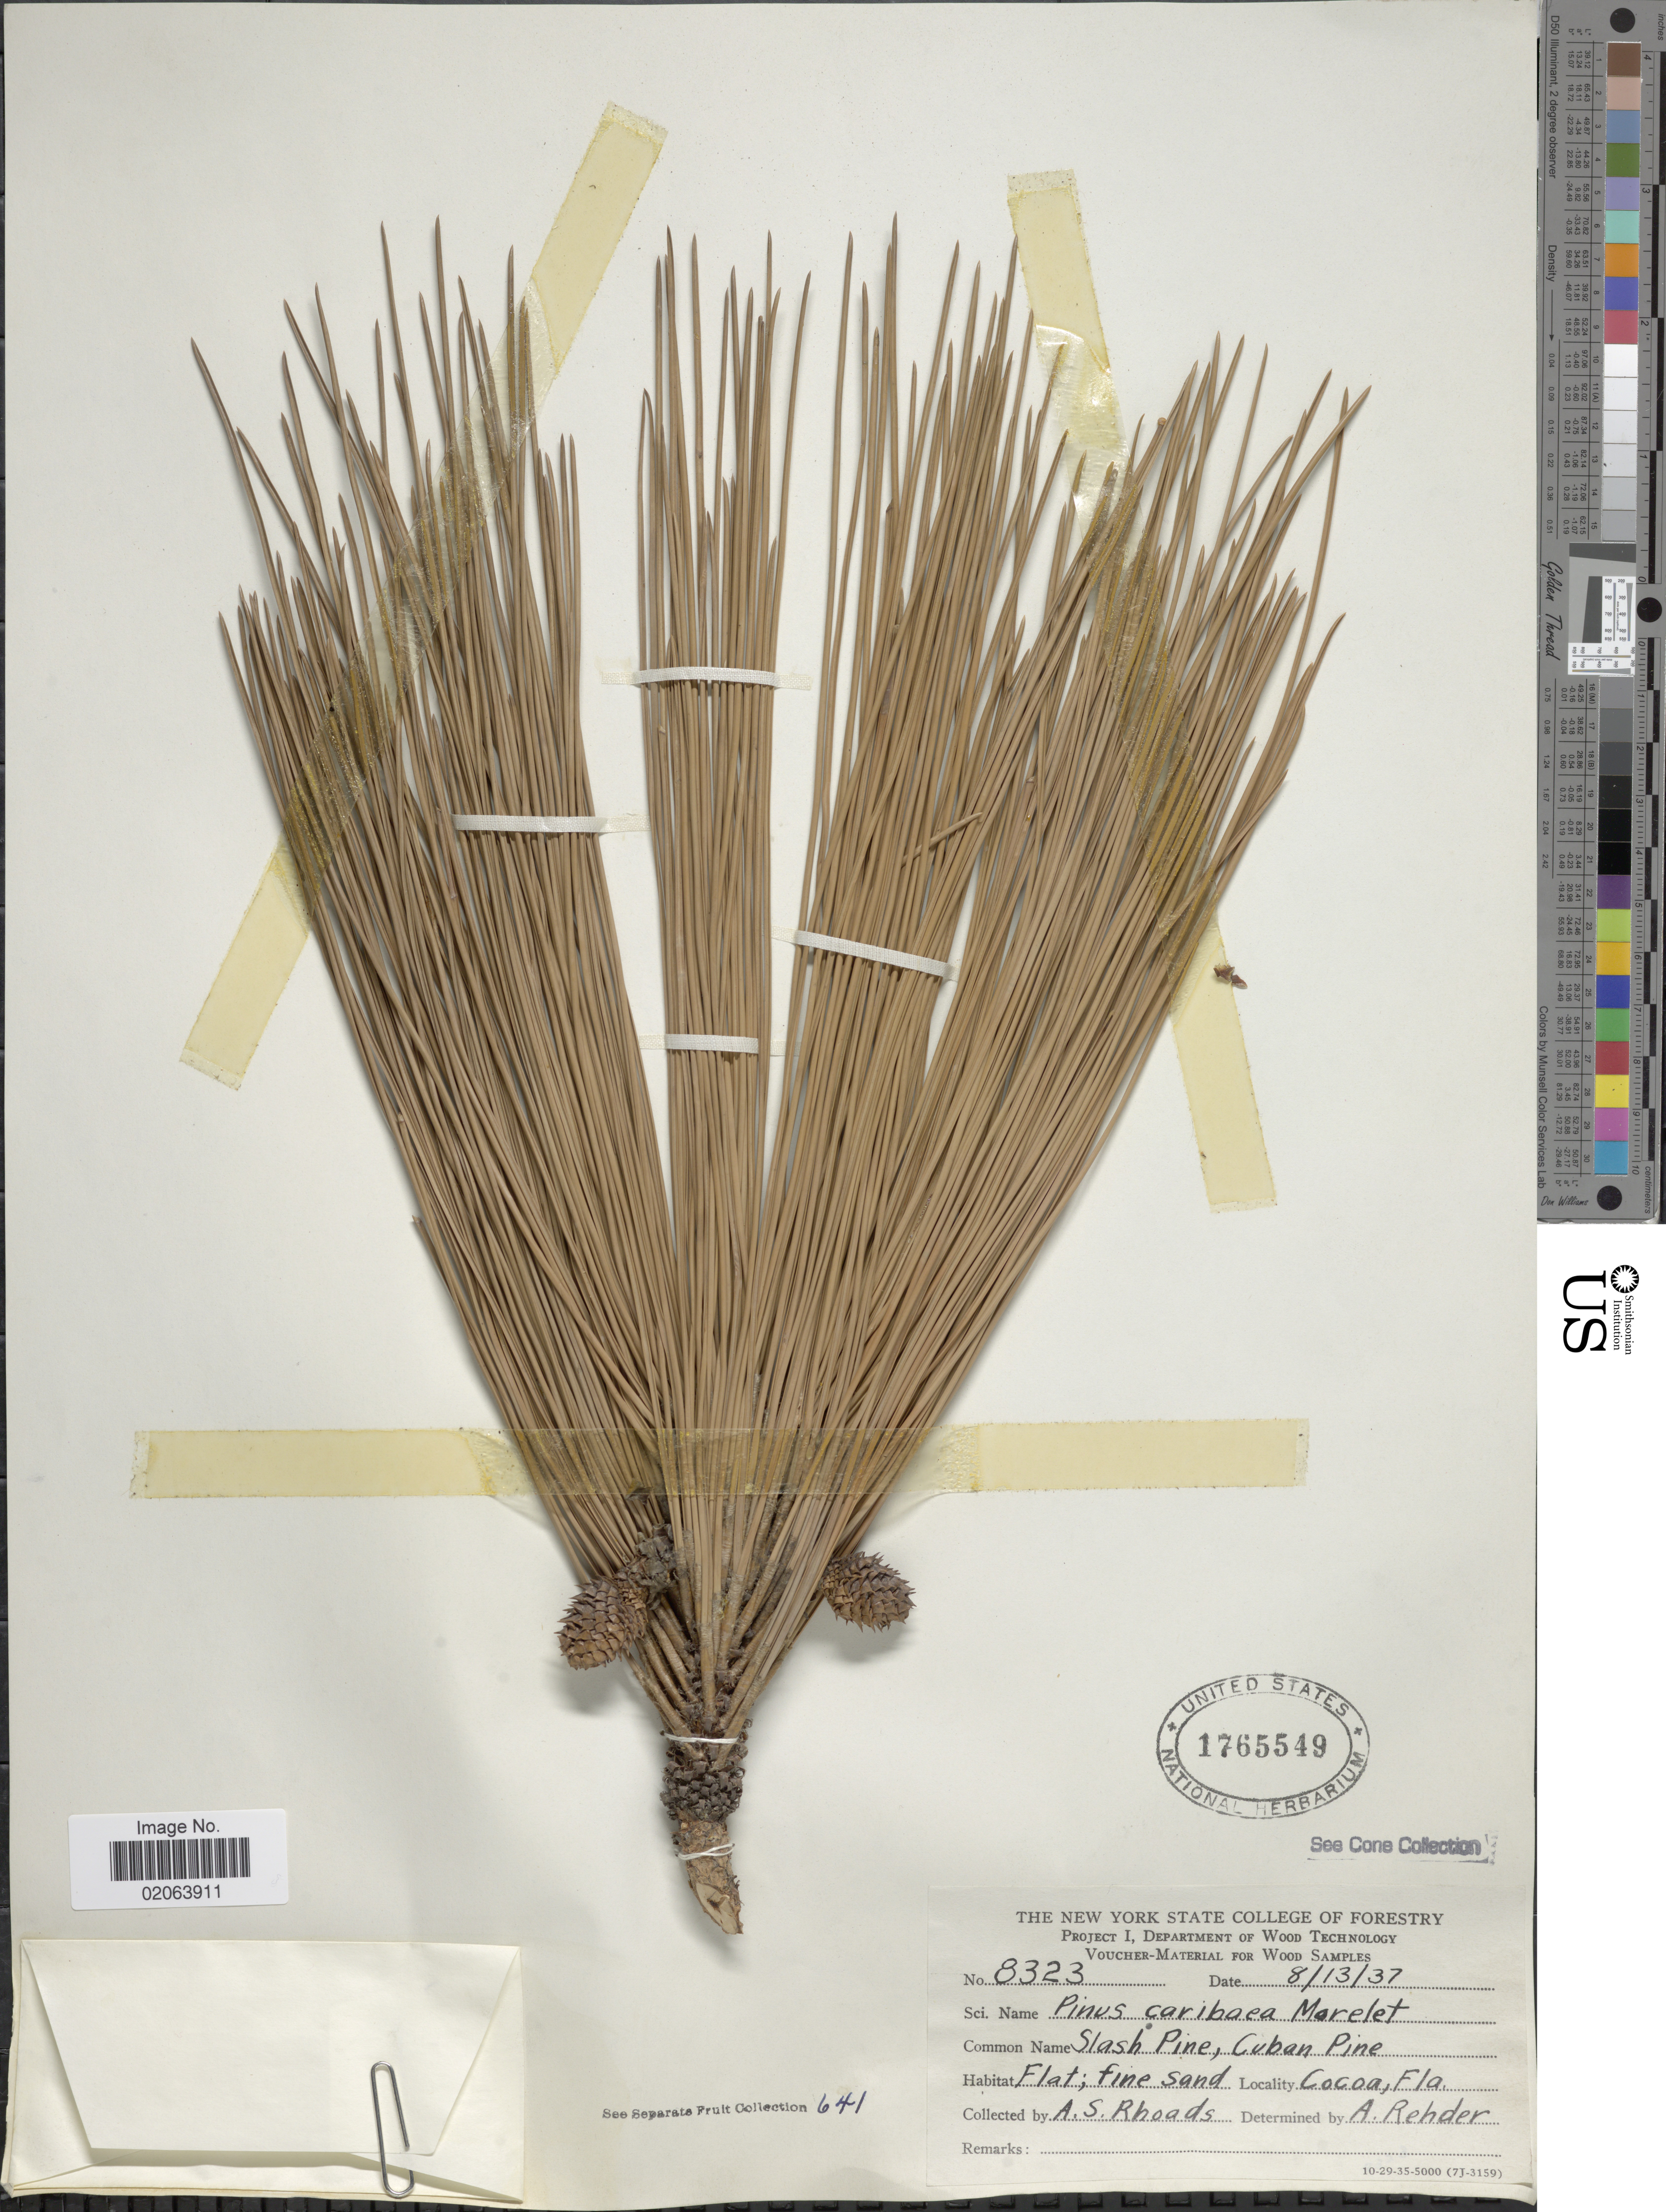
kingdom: Plantae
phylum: Tracheophyta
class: Pinopsida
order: Pinales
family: Pinaceae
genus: Pinus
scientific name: Pinus elliottii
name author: Engelm.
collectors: A. Rhoads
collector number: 8323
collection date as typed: Transcribed d/m/y: 13/8/37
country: United States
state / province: Florida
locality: Cocoa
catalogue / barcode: US 1765549